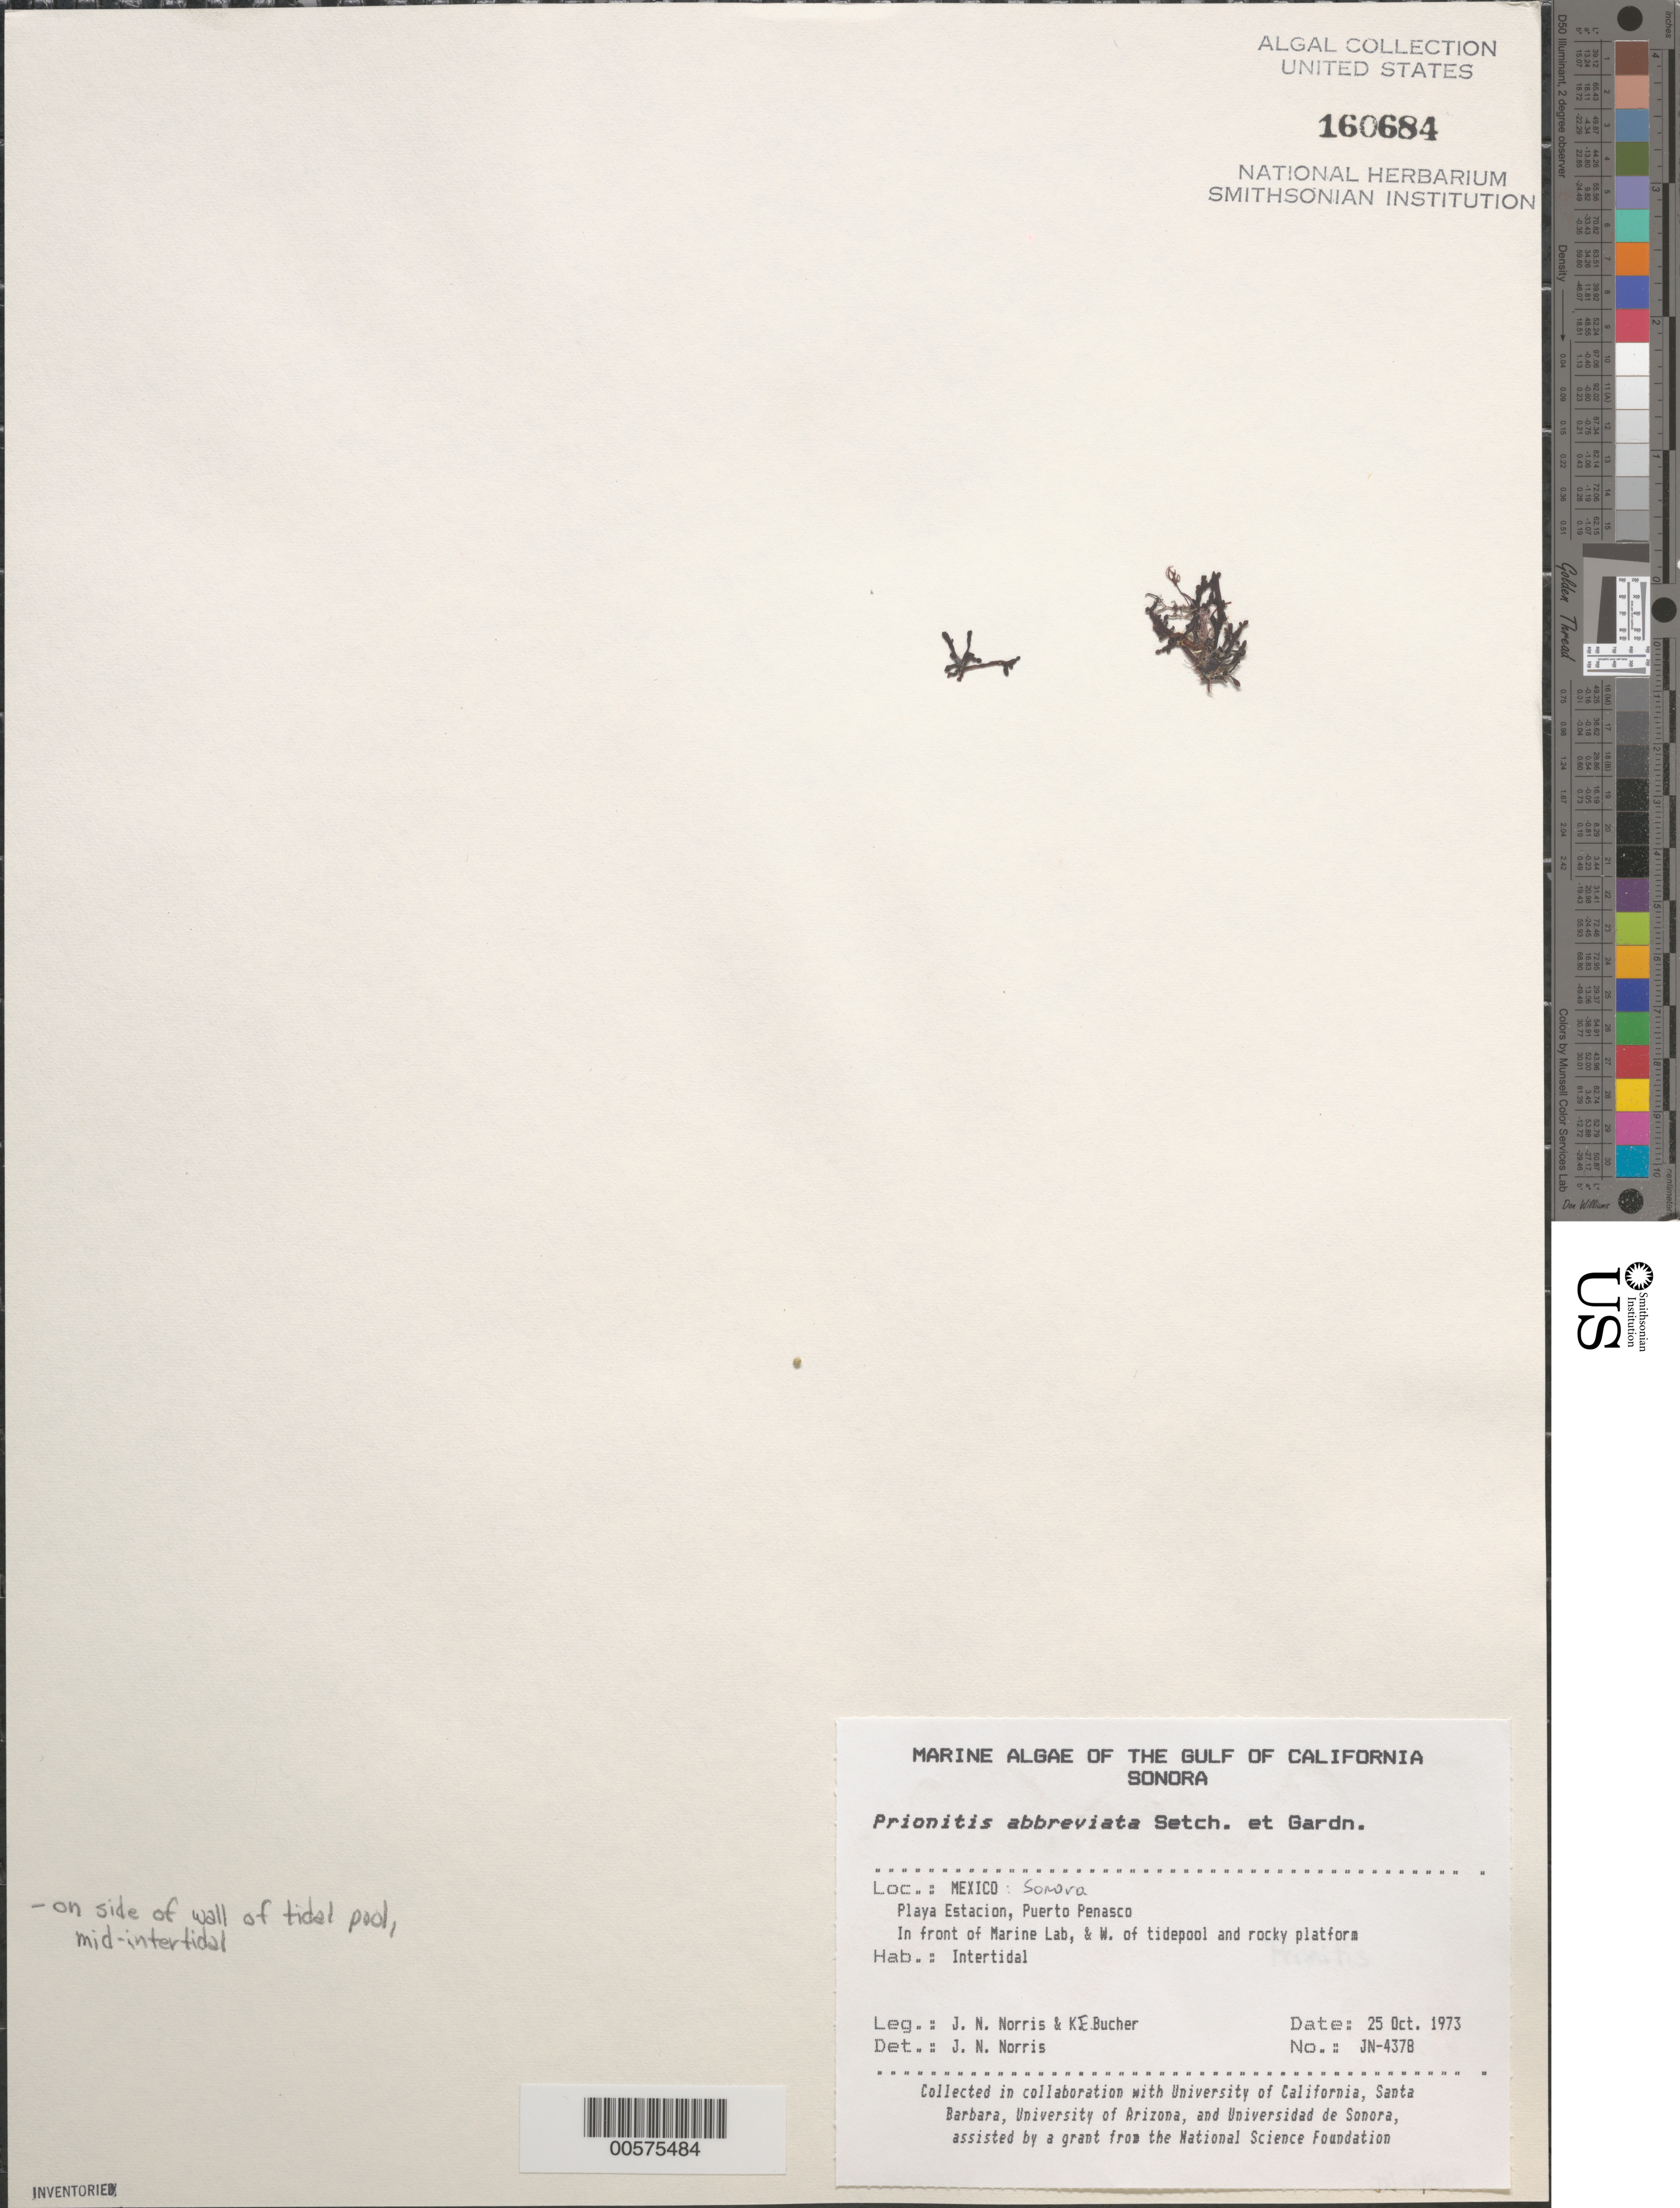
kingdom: Plantae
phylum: Rhodophyta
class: Florideophyceae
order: Cryptonemiales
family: Cryptonemiaceae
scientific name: Prionitis abbreviata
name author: Setchell & N.L. Gardner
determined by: Norris, James N.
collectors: J. N. Norris & K. E. Bucher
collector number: JN-4378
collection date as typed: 25 Oct 1973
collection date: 1973-10-25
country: Mexico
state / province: Sonora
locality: Playa Estacion, Puerto Penasco, marine laboratory station shore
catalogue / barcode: US 160684